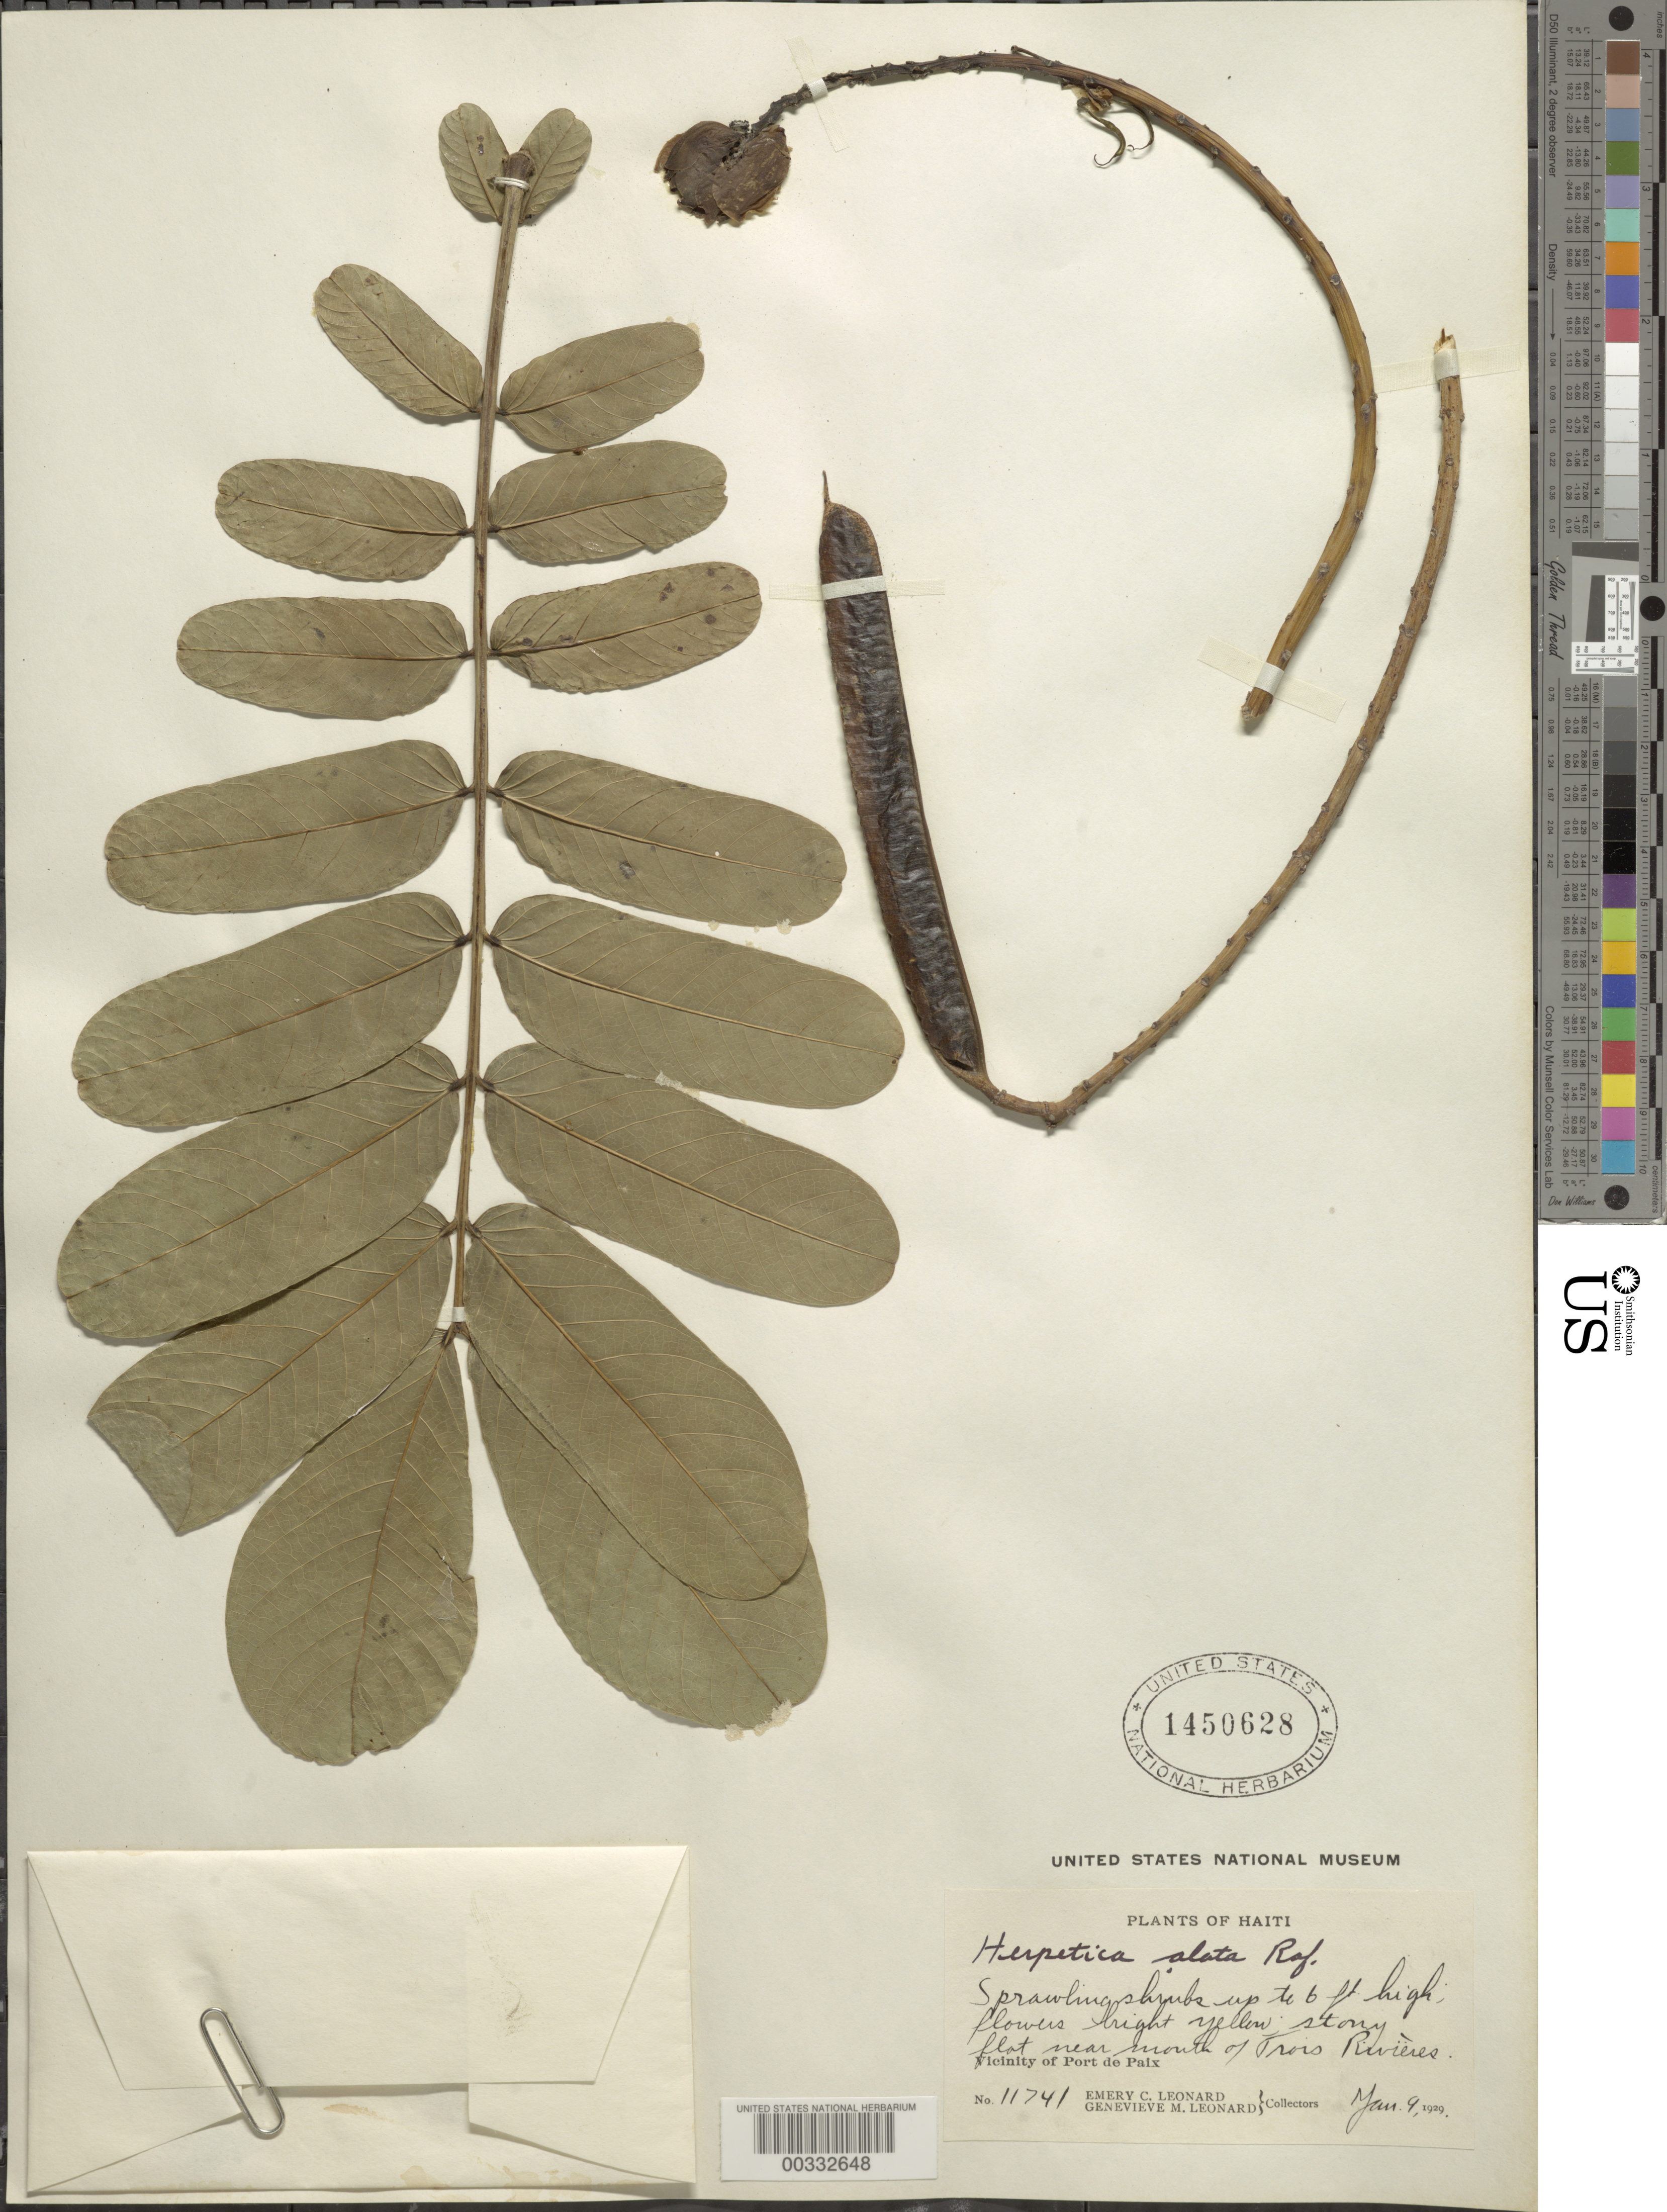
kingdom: Plantae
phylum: Tracheophyta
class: Magnoliopsida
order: Fabales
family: Fabaceae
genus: Senna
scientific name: Senna alata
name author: (L.) Roxb.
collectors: E. C. Leonard & G. M. Leonard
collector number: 11741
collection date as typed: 09 Jan 1929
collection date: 1929-01-09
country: Haiti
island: Hispaniola Island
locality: Near mouth of trois rivieres; vicinity of port de paix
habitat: Stony flat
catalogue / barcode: US 1450628